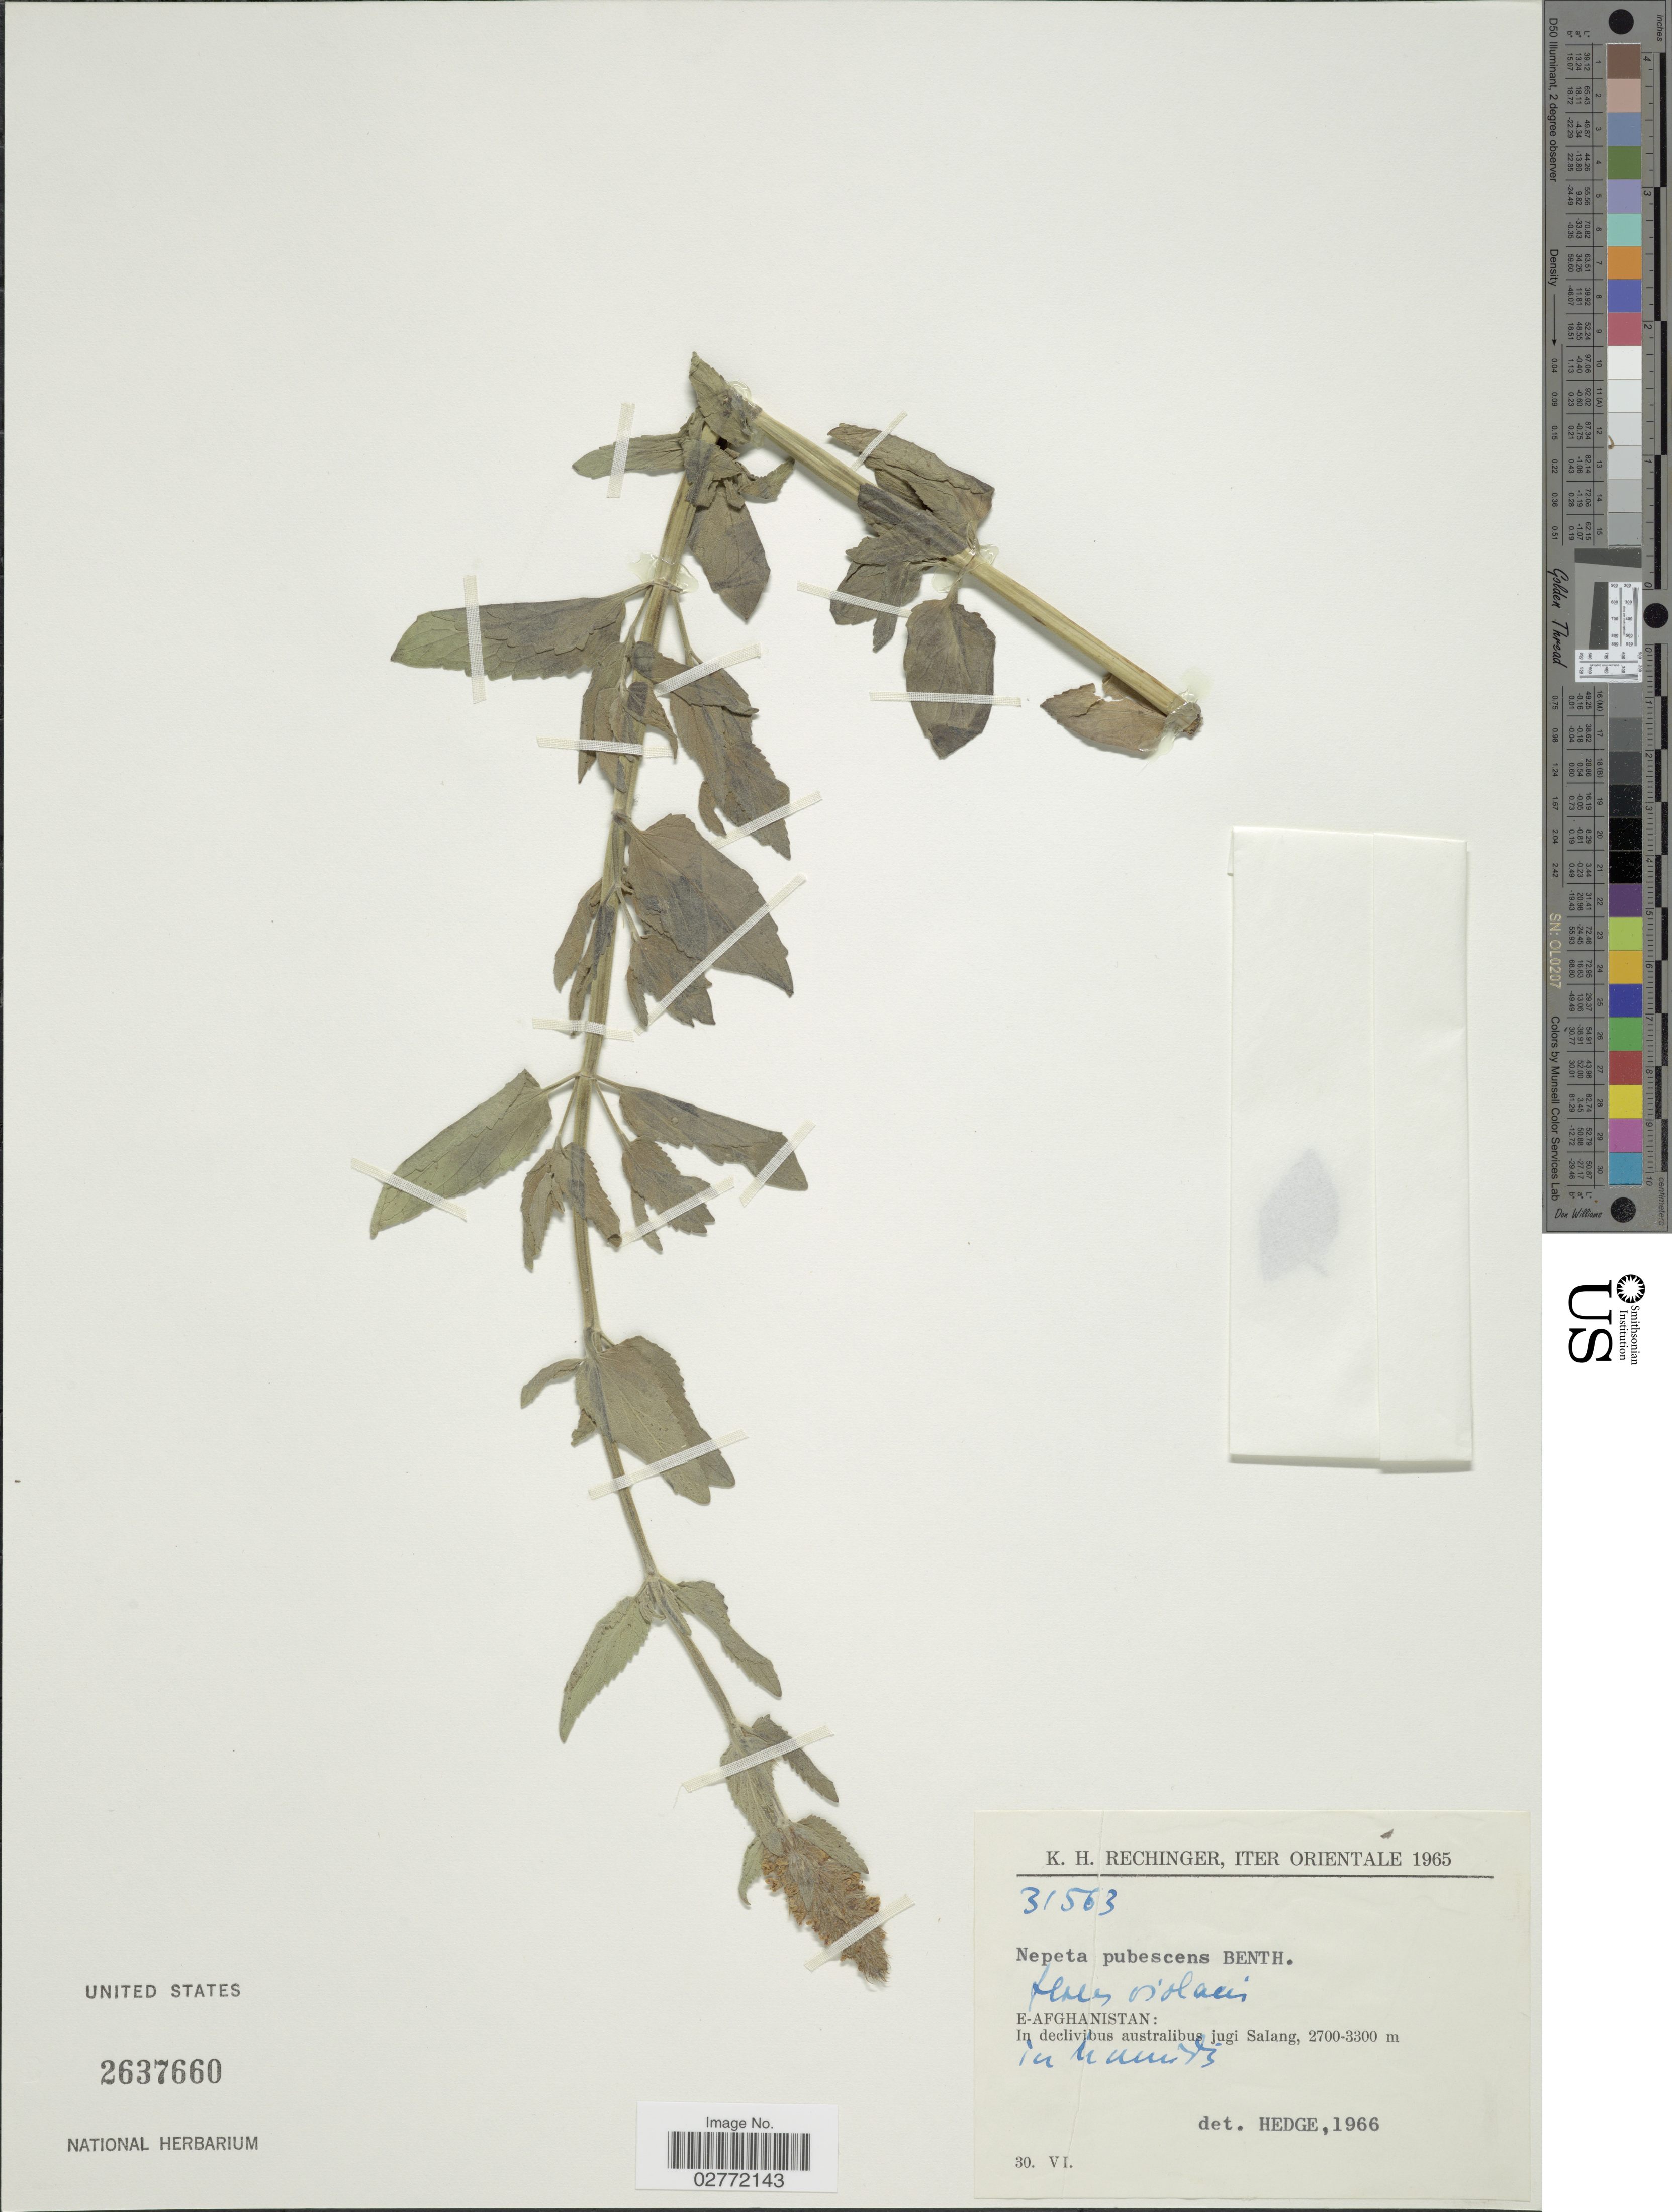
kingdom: Plantae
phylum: Tracheophyta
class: Magnoliopsida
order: Lamiales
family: Lamiaceae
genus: Nepeta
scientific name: Nepeta pubescens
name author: Benth.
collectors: K. H. Rechinger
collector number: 31563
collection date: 1965-06-30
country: Afghanistan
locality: Iter Orientale, E-Afghanistan, in declivibus australibus jugi Salang, in Muunte [interpreted].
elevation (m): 2700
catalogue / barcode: US 2637660